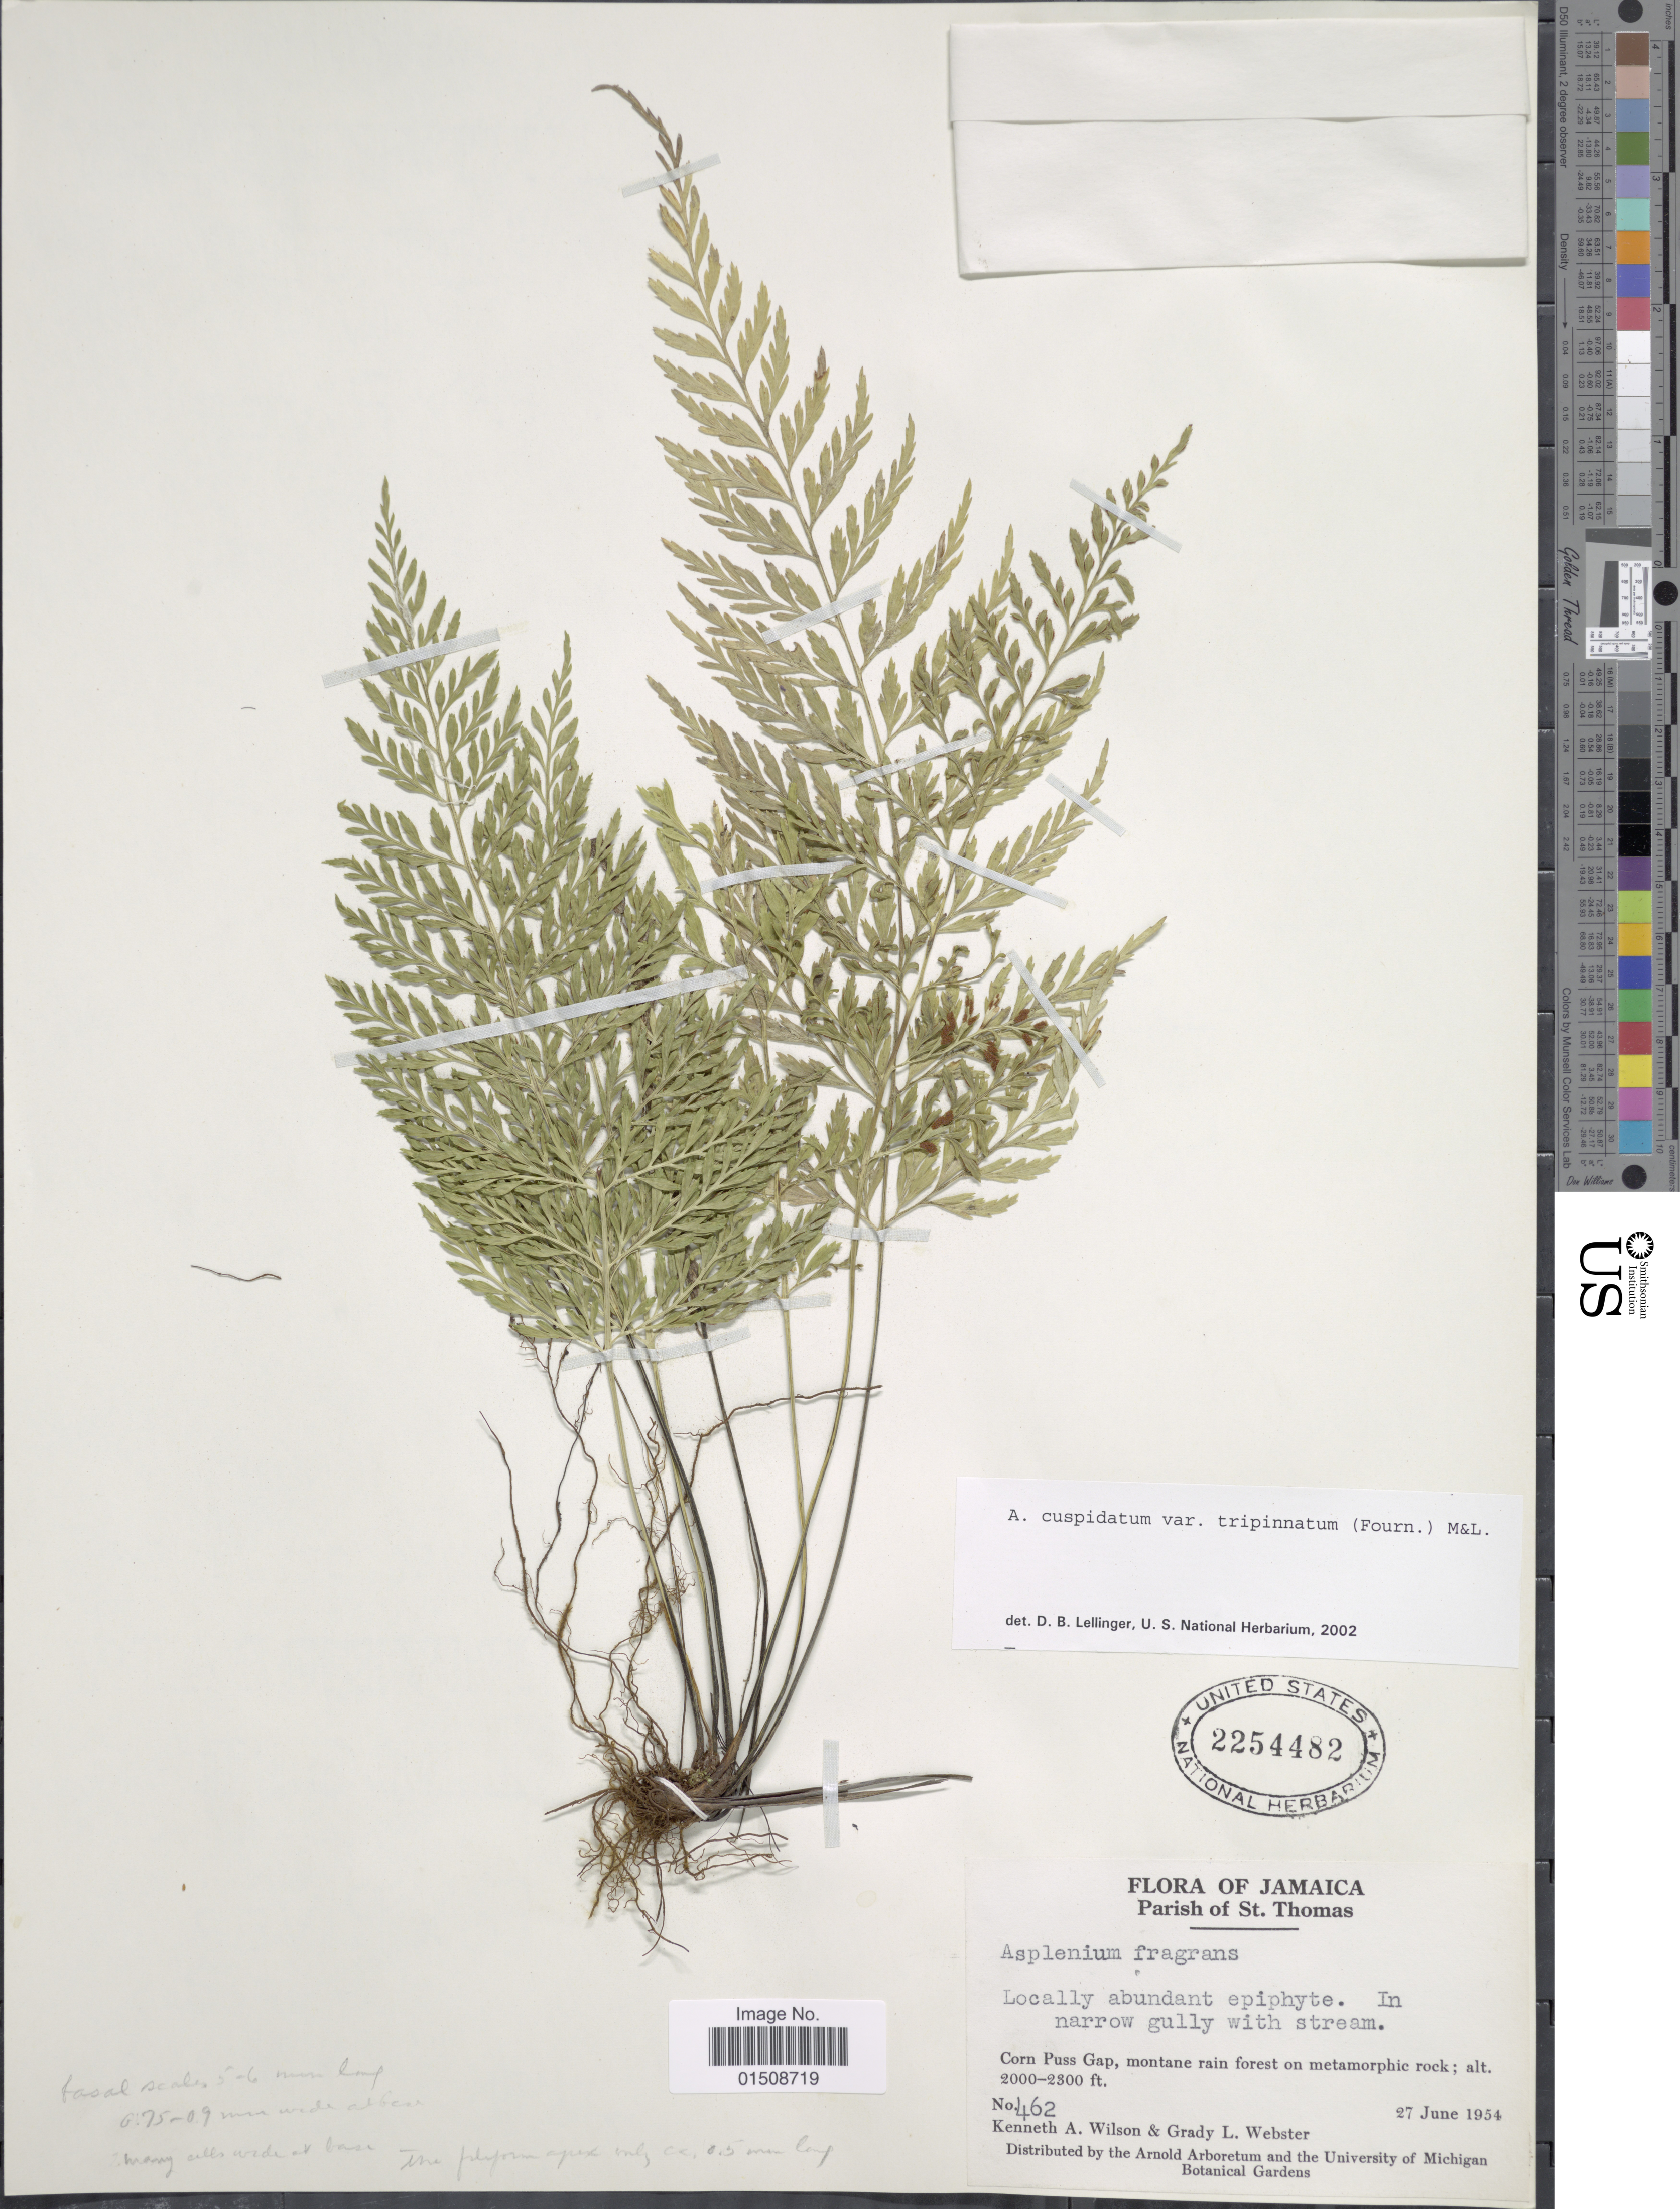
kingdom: Plantae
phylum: Tracheophyta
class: Polypodiopsida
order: Polypodiales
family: Aspleniaceae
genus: Asplenium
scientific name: Asplenium cuspidatum var. tripinnatum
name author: (E. Fourn.) C.V. Morton & Lellinger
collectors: K. A. Wilson & G. L. Webster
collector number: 462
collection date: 1954-06-27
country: Jamaica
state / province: Saint Thomas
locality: Parish of St. Thomas, Corn Puss Gap, montane rain forest on metamorphic rock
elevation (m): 610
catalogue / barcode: US 2254482